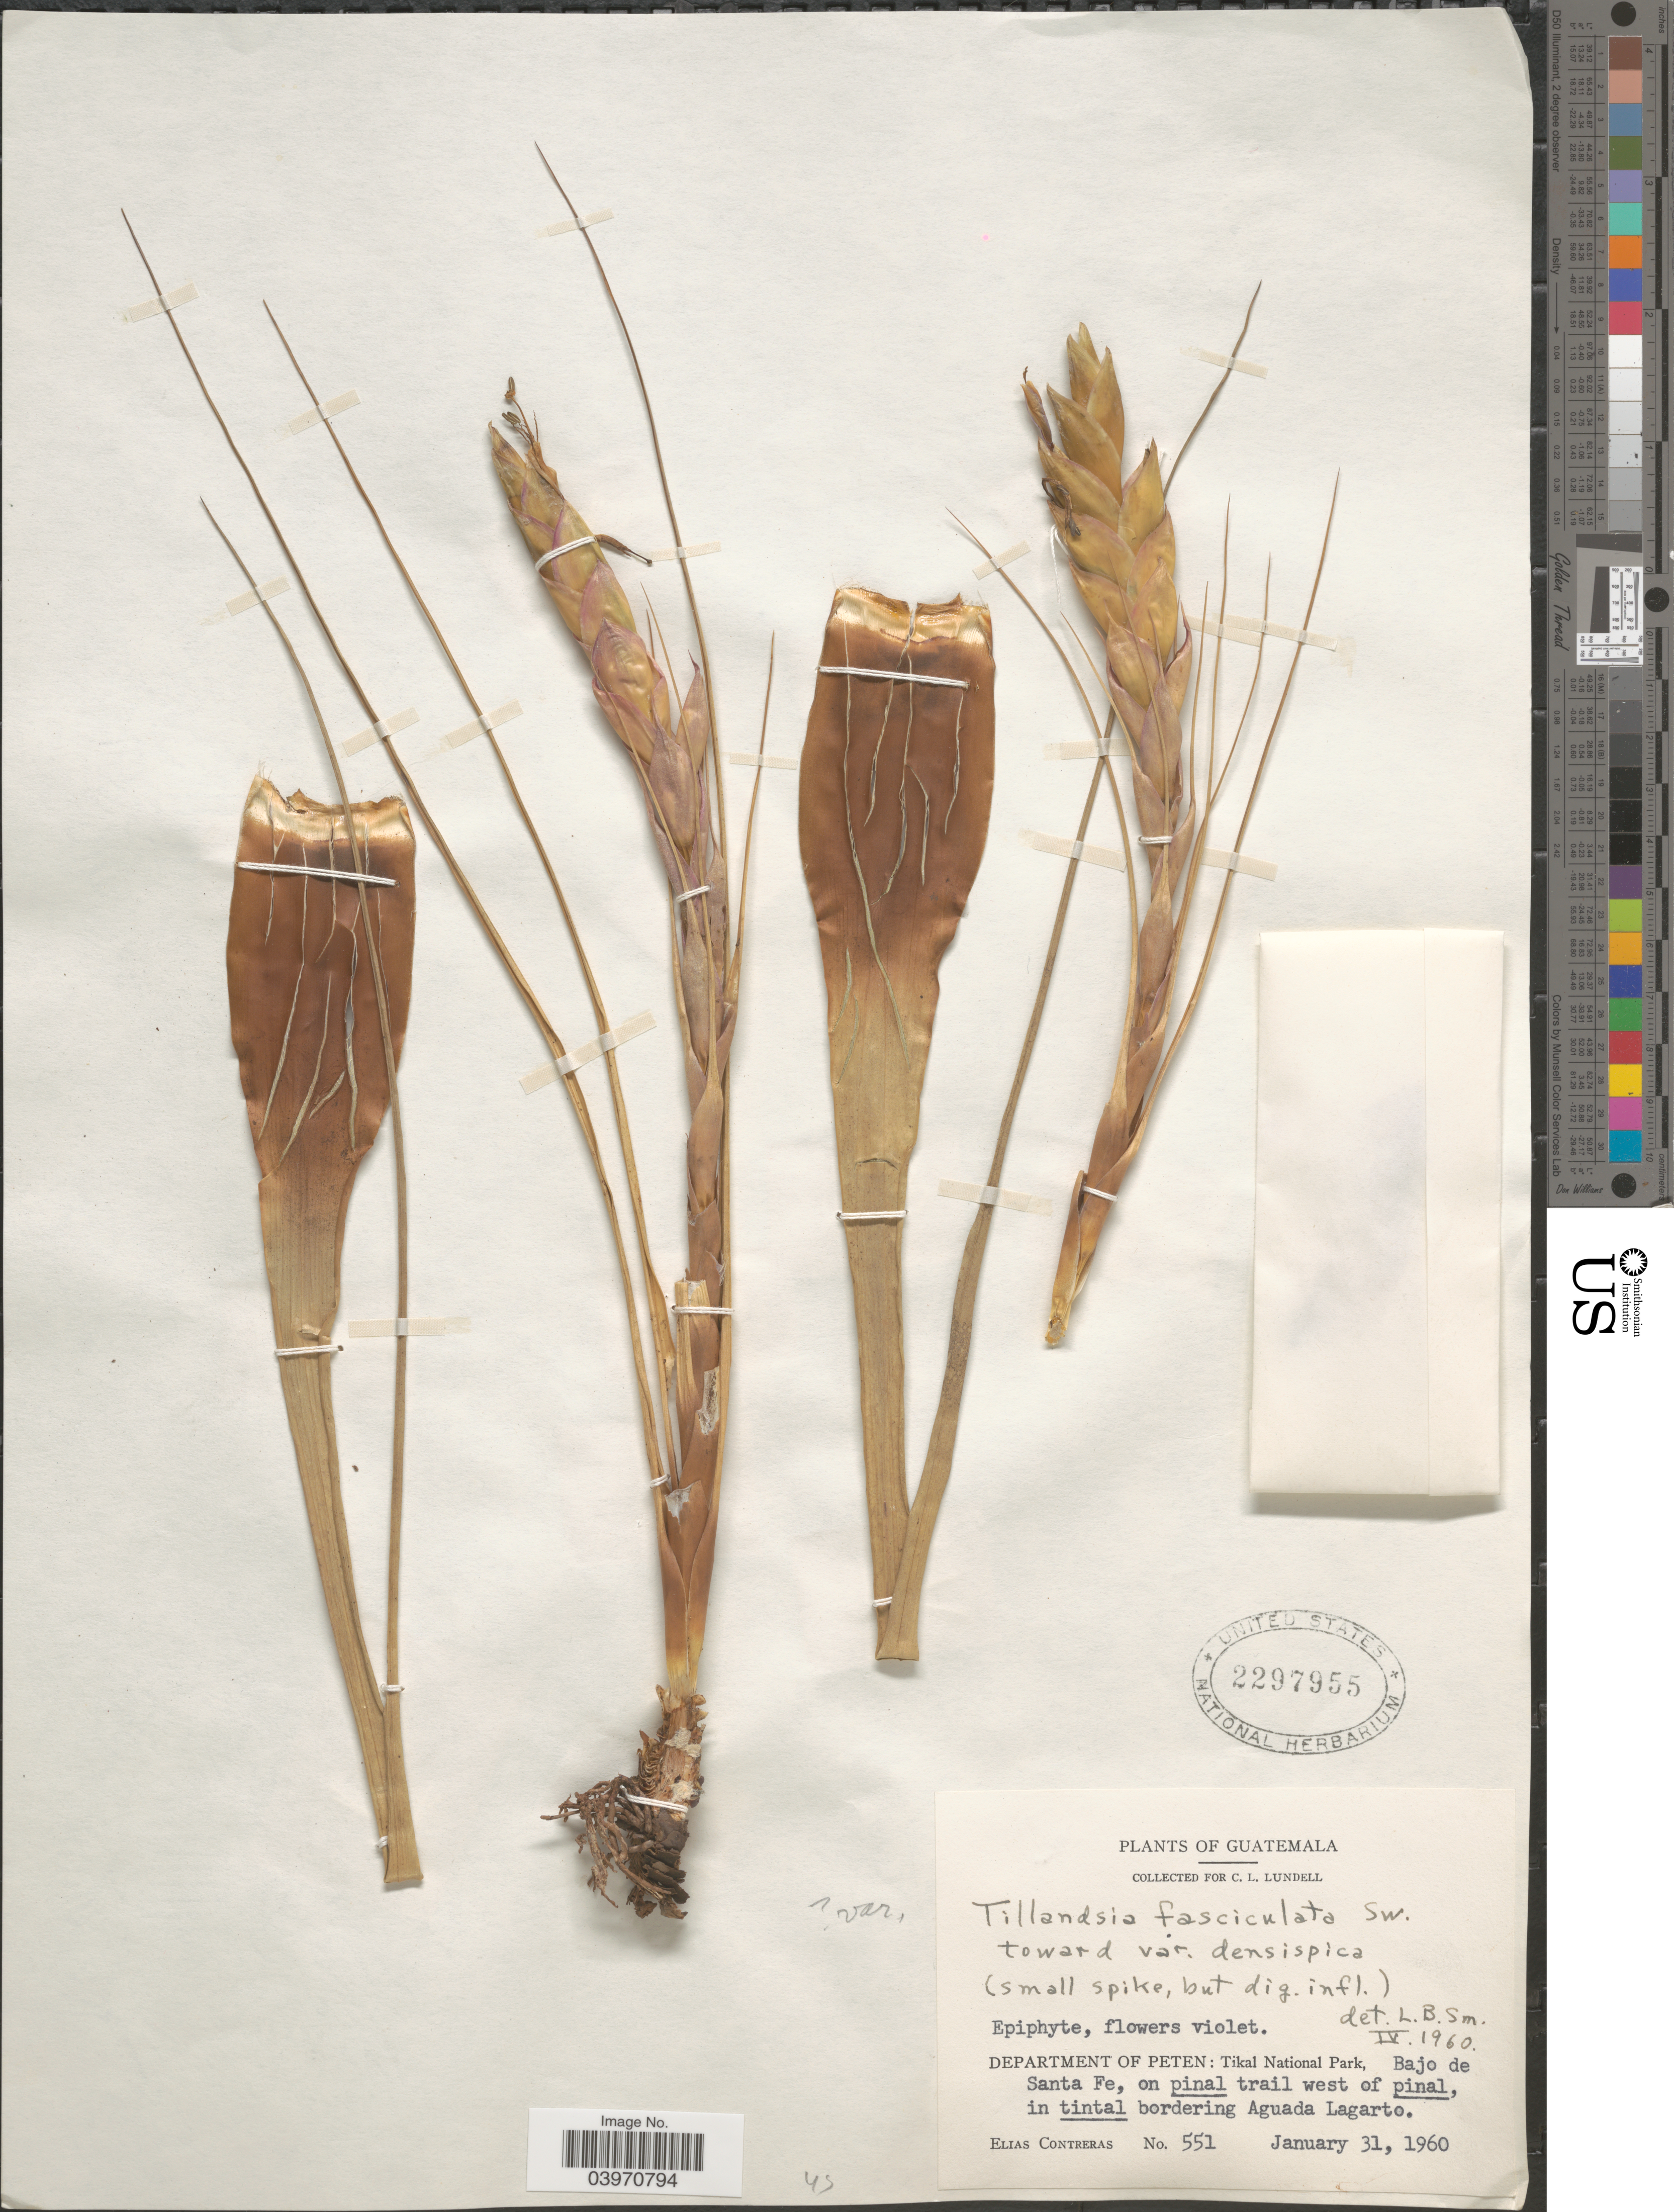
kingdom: Plantae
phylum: Tracheophyta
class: Liliopsida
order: Poales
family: Bromeliaceae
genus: Tillandsia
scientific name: Tillandsia fasciculata var. densispica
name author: Mez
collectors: E. Contreras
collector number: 551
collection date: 1960-01-31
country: Guatemala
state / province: El Peten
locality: Department of Peten: Tikal National Park, Bajo de Santa Fe, on pinal trail west of pinal, in tintal bordering Aguada Lagarto.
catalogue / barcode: US 2297955